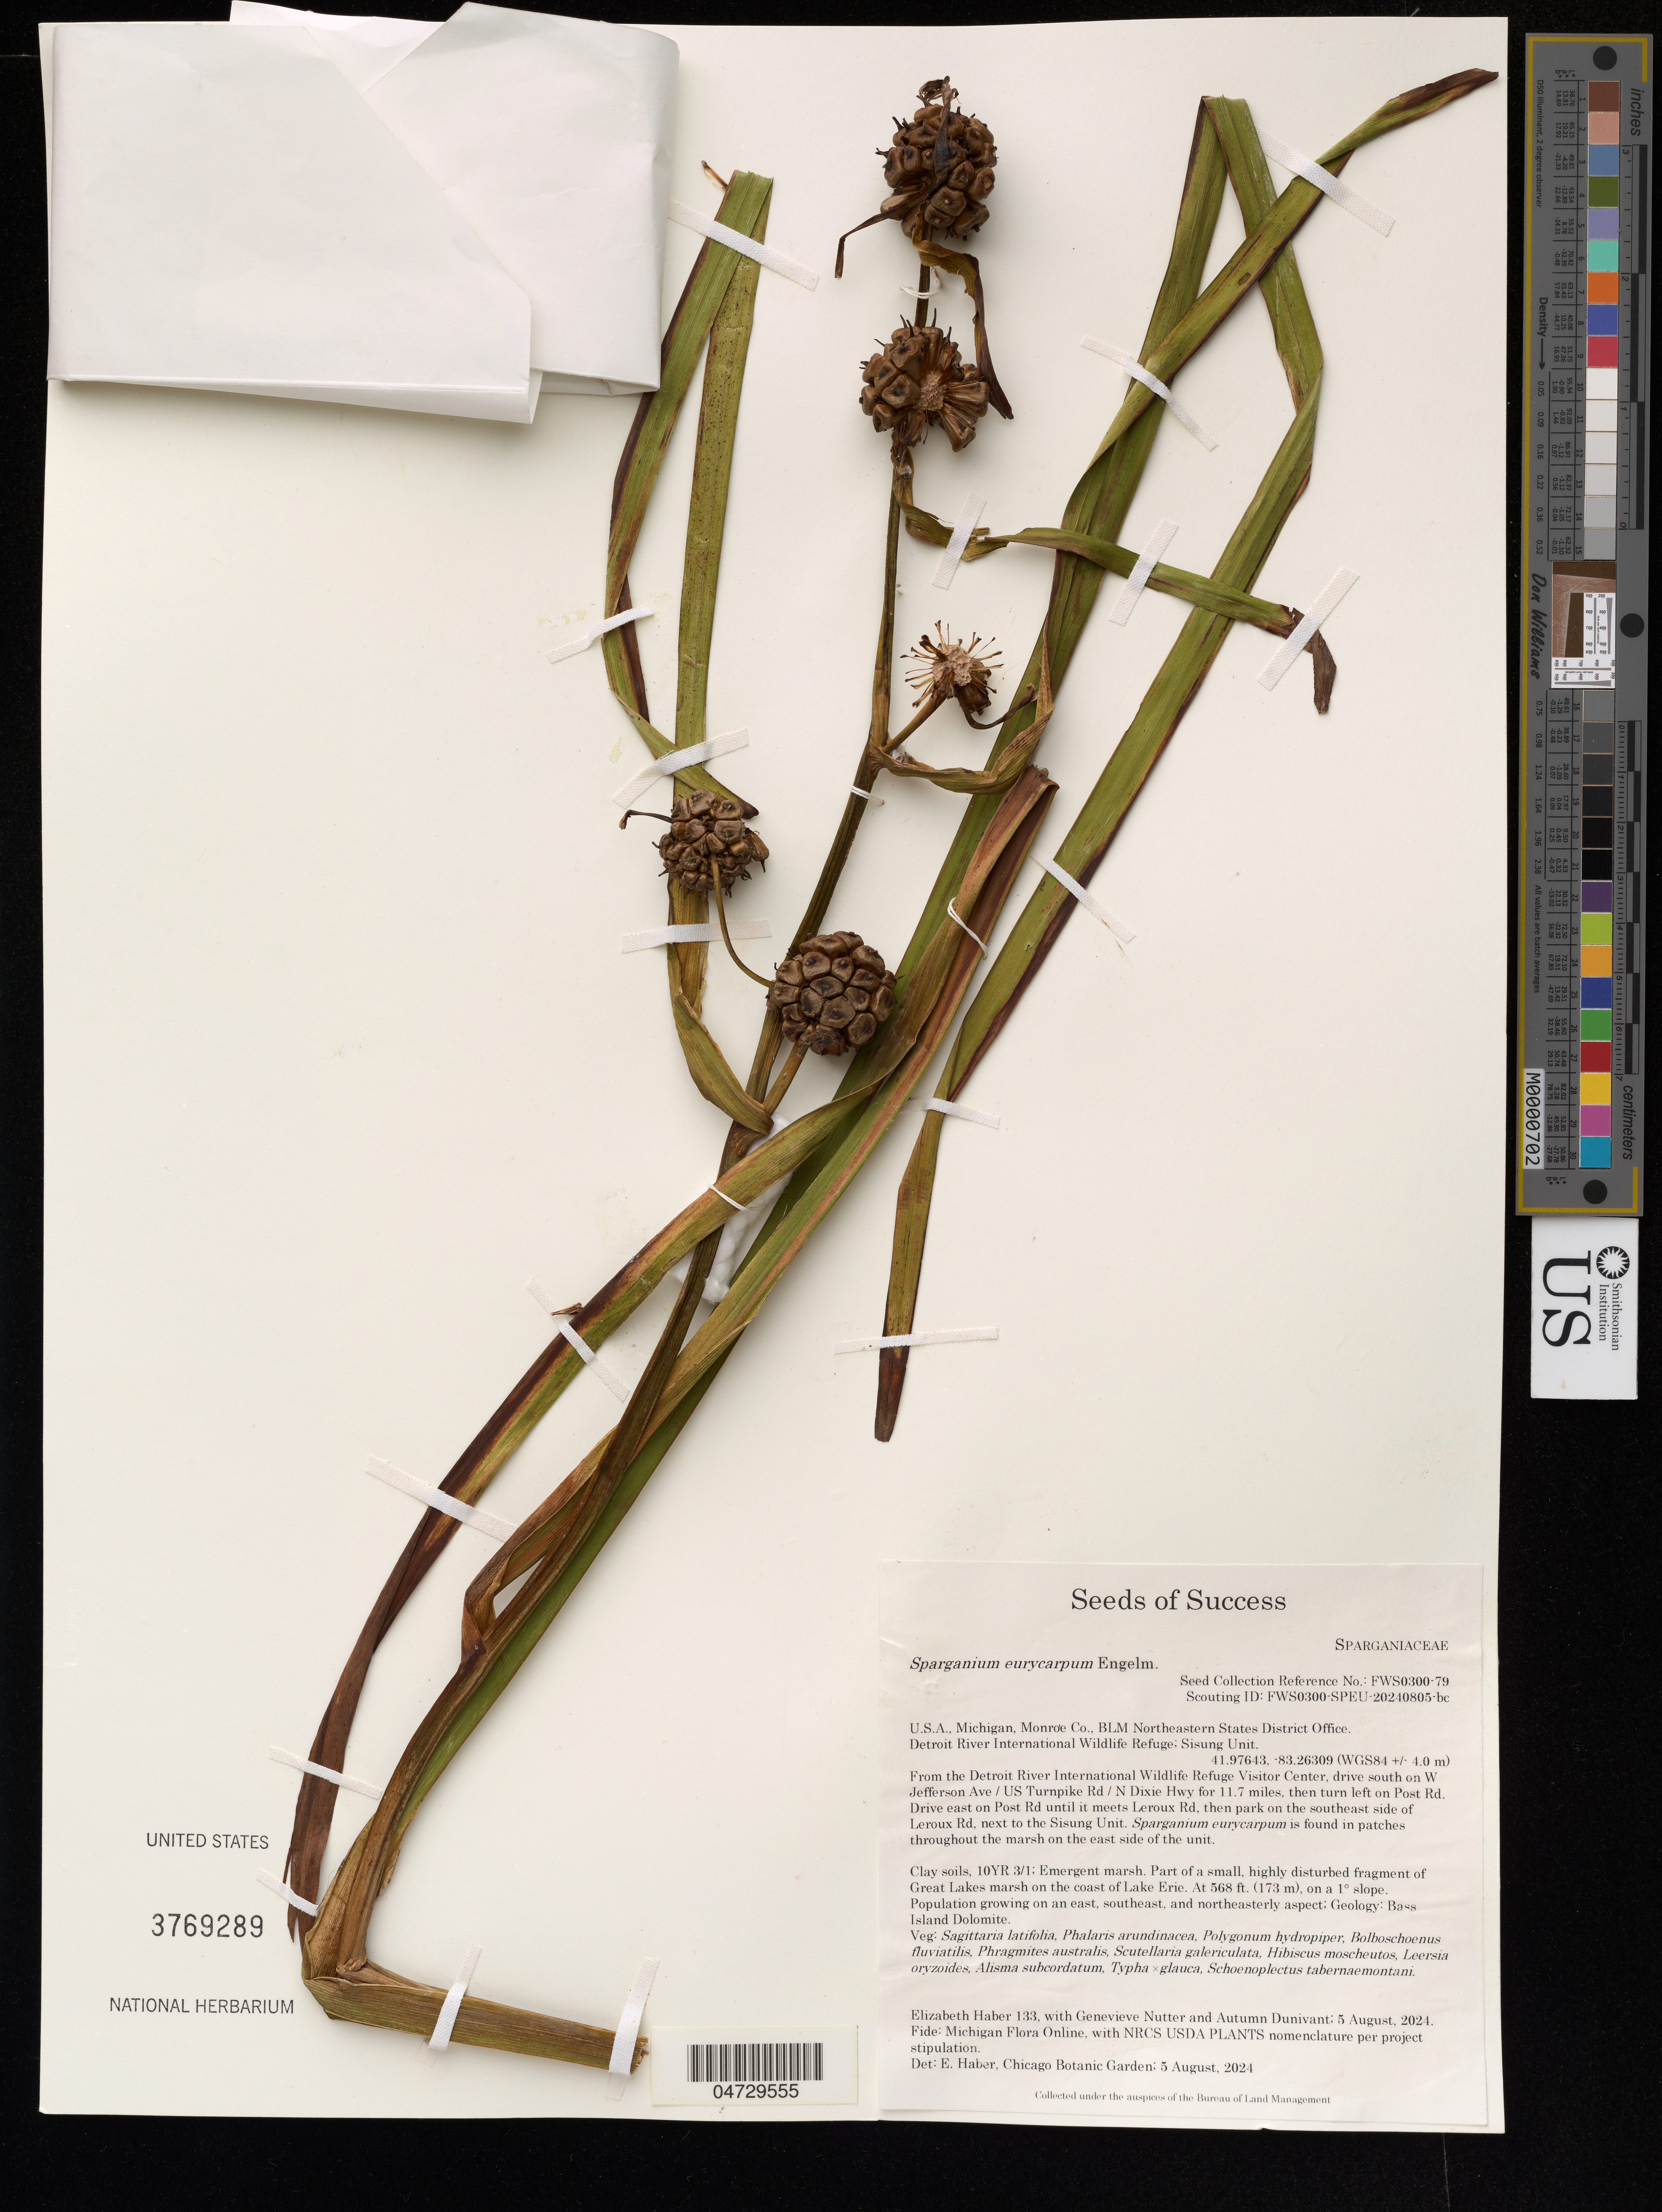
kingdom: Plantae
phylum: Tracheophyta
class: Liliopsida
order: Poales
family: Typhaceae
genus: Sparganium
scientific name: Sparganium eurycarpum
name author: Engelm.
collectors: E. Haber, G. Nutter & A. Dunivant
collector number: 133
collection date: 2024-08-05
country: United States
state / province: Michigan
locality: U.S.A., Michigan, Monroe Co., BLM Northeastern States District Office. Detroit River International Wildlife Refuge: Sîsung Unit. (WGS84 +/- 4.0 m). From the Detroit River International Wildlife Refuge Visitor Center, drive south on W Jefferson Ave / US Turnpike Rd / N Dixie Hwy for 11.7 miles, then turn left on Post Rd. Drive east on Post Rd until it meets Leroux Rd, then park on the southeast side of Leroux Rd, next to the Sîsung Unit.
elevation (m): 173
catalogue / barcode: US 3769289